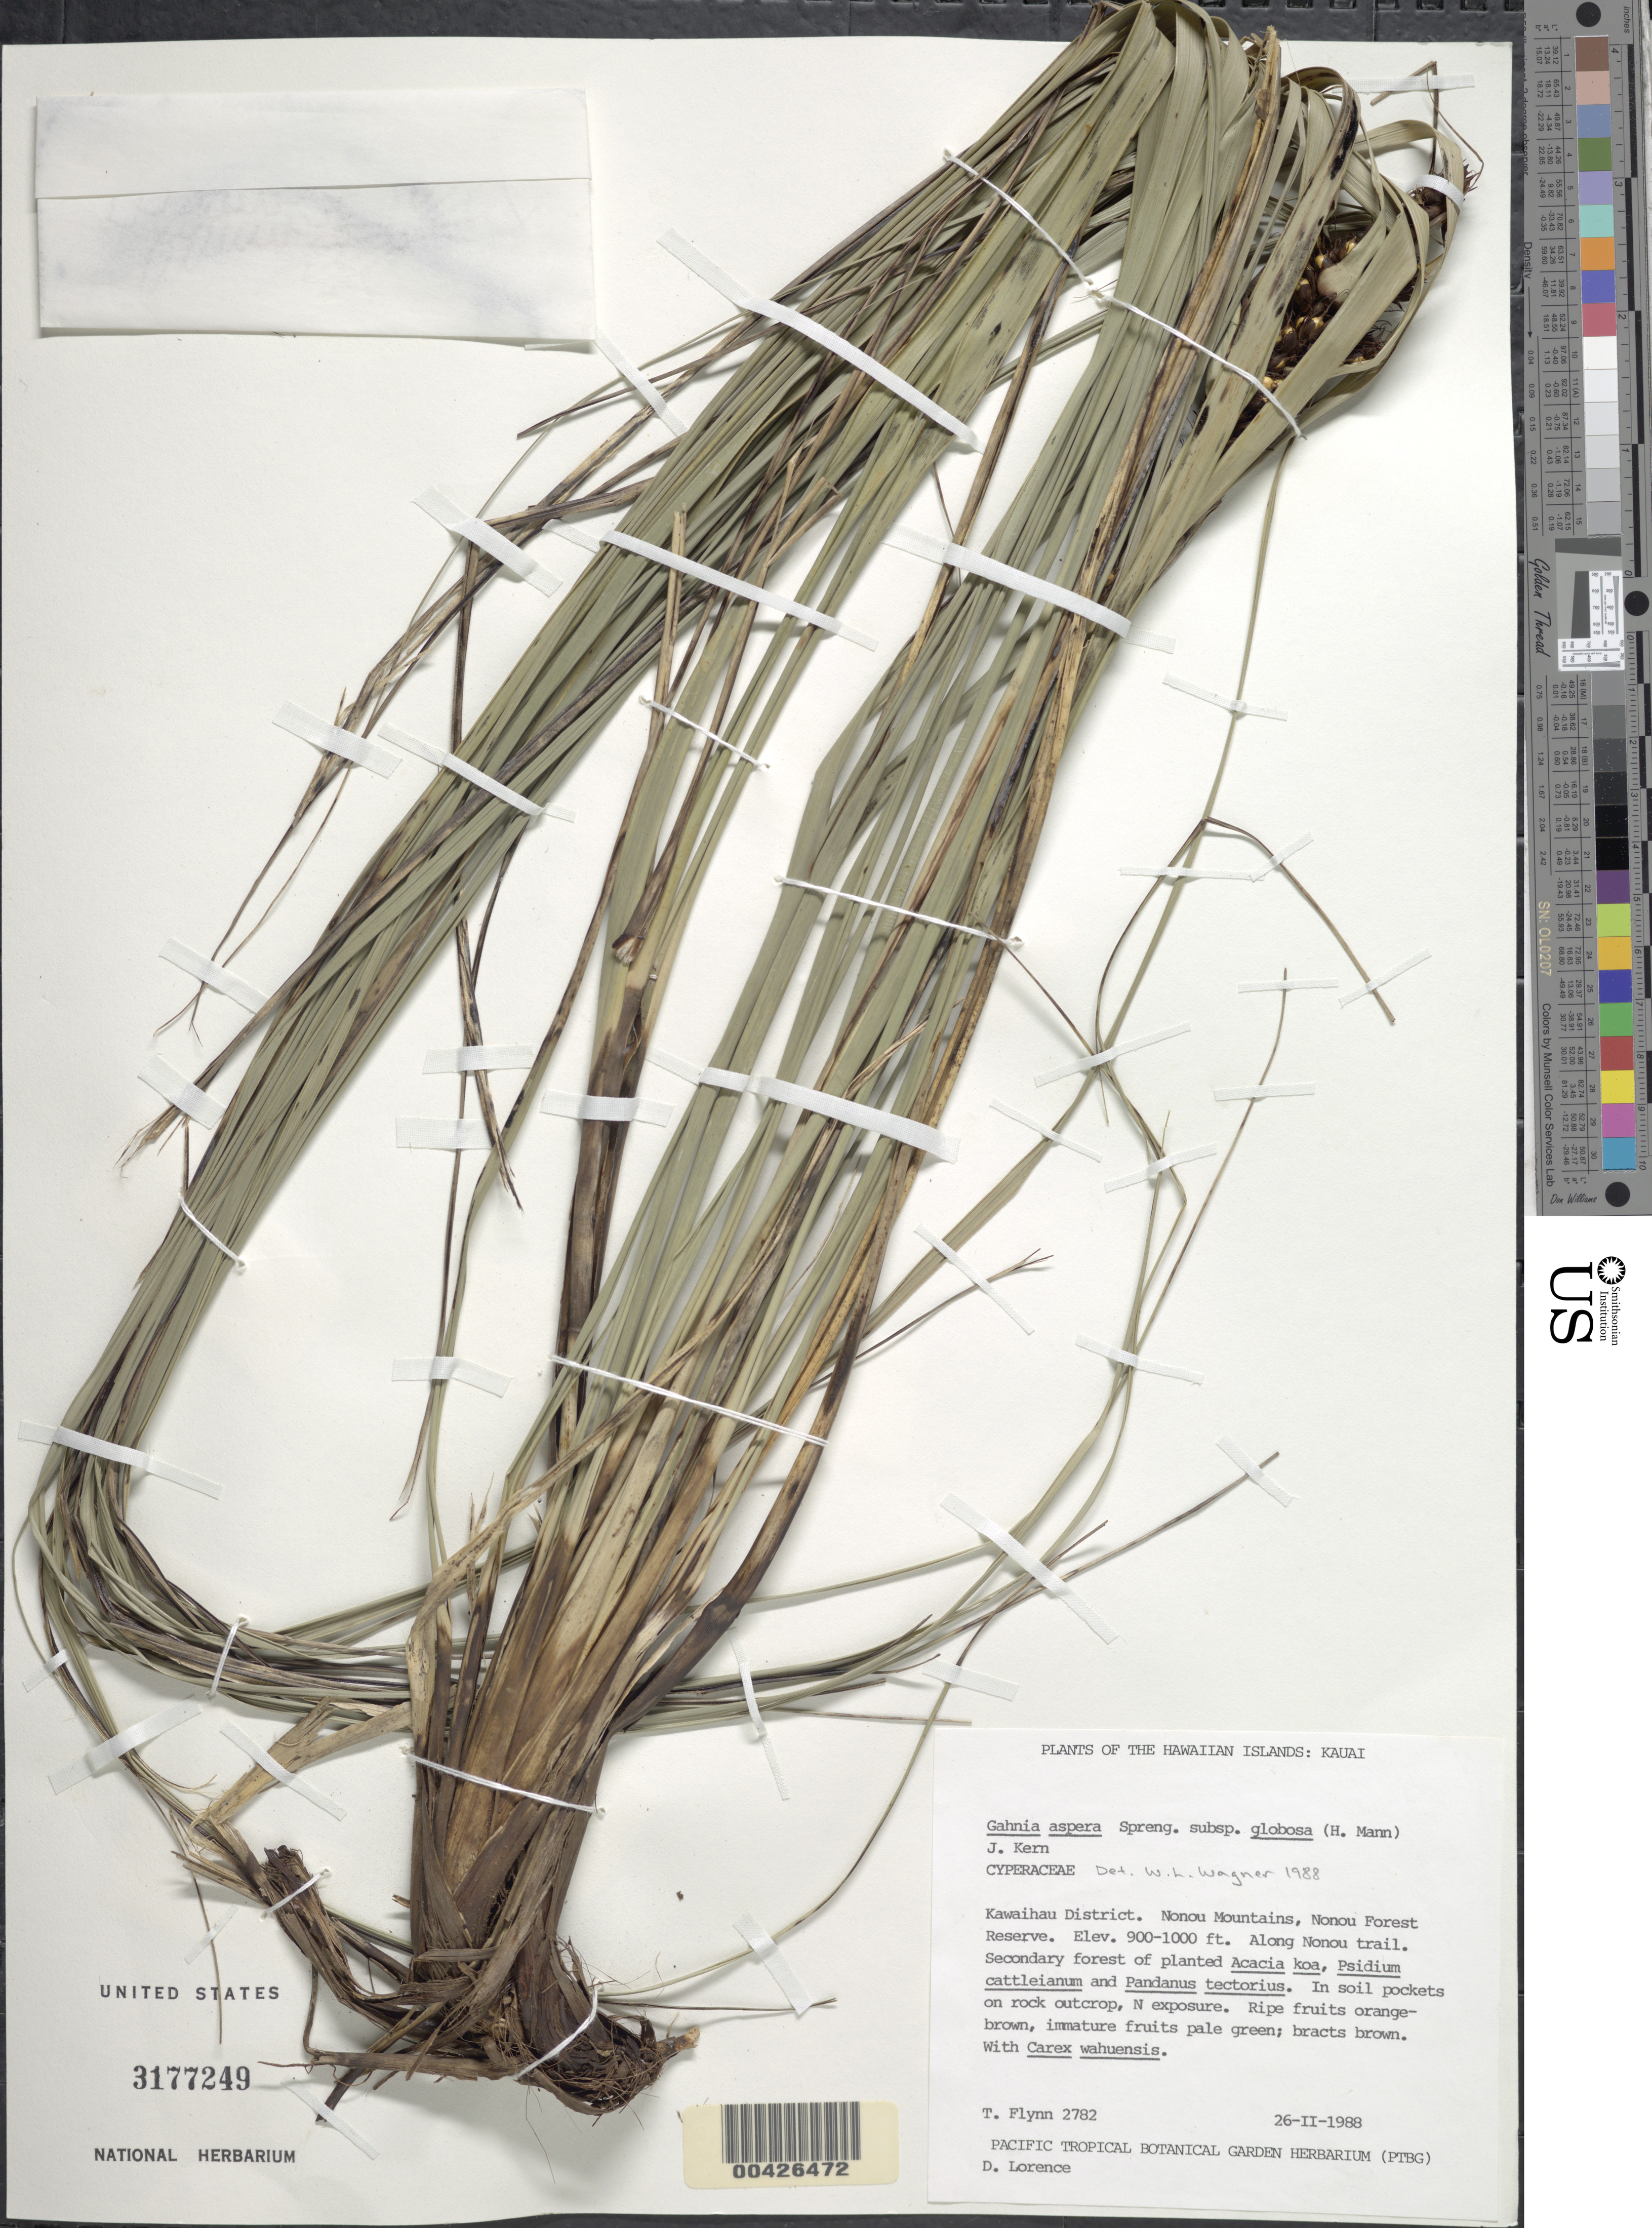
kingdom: Plantae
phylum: Tracheophyta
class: Liliopsida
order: Poales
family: Cyperaceae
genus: Gahnia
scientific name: Gahnia aspera subsp. globosa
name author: (H. Mann) J. Kern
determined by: Wagner, W. L., (BOT), Smithsonian Institution - National Museum of Natural History (UNITED STATES)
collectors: T. W. Flynn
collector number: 2782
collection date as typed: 26 Feb 1988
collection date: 1988-02-26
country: United States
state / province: Hawaii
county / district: Kauai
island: Kaua'i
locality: Kawaihau District. Nonou Mountains, Nonou Forest Reserve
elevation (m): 274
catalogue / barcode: US 3177249